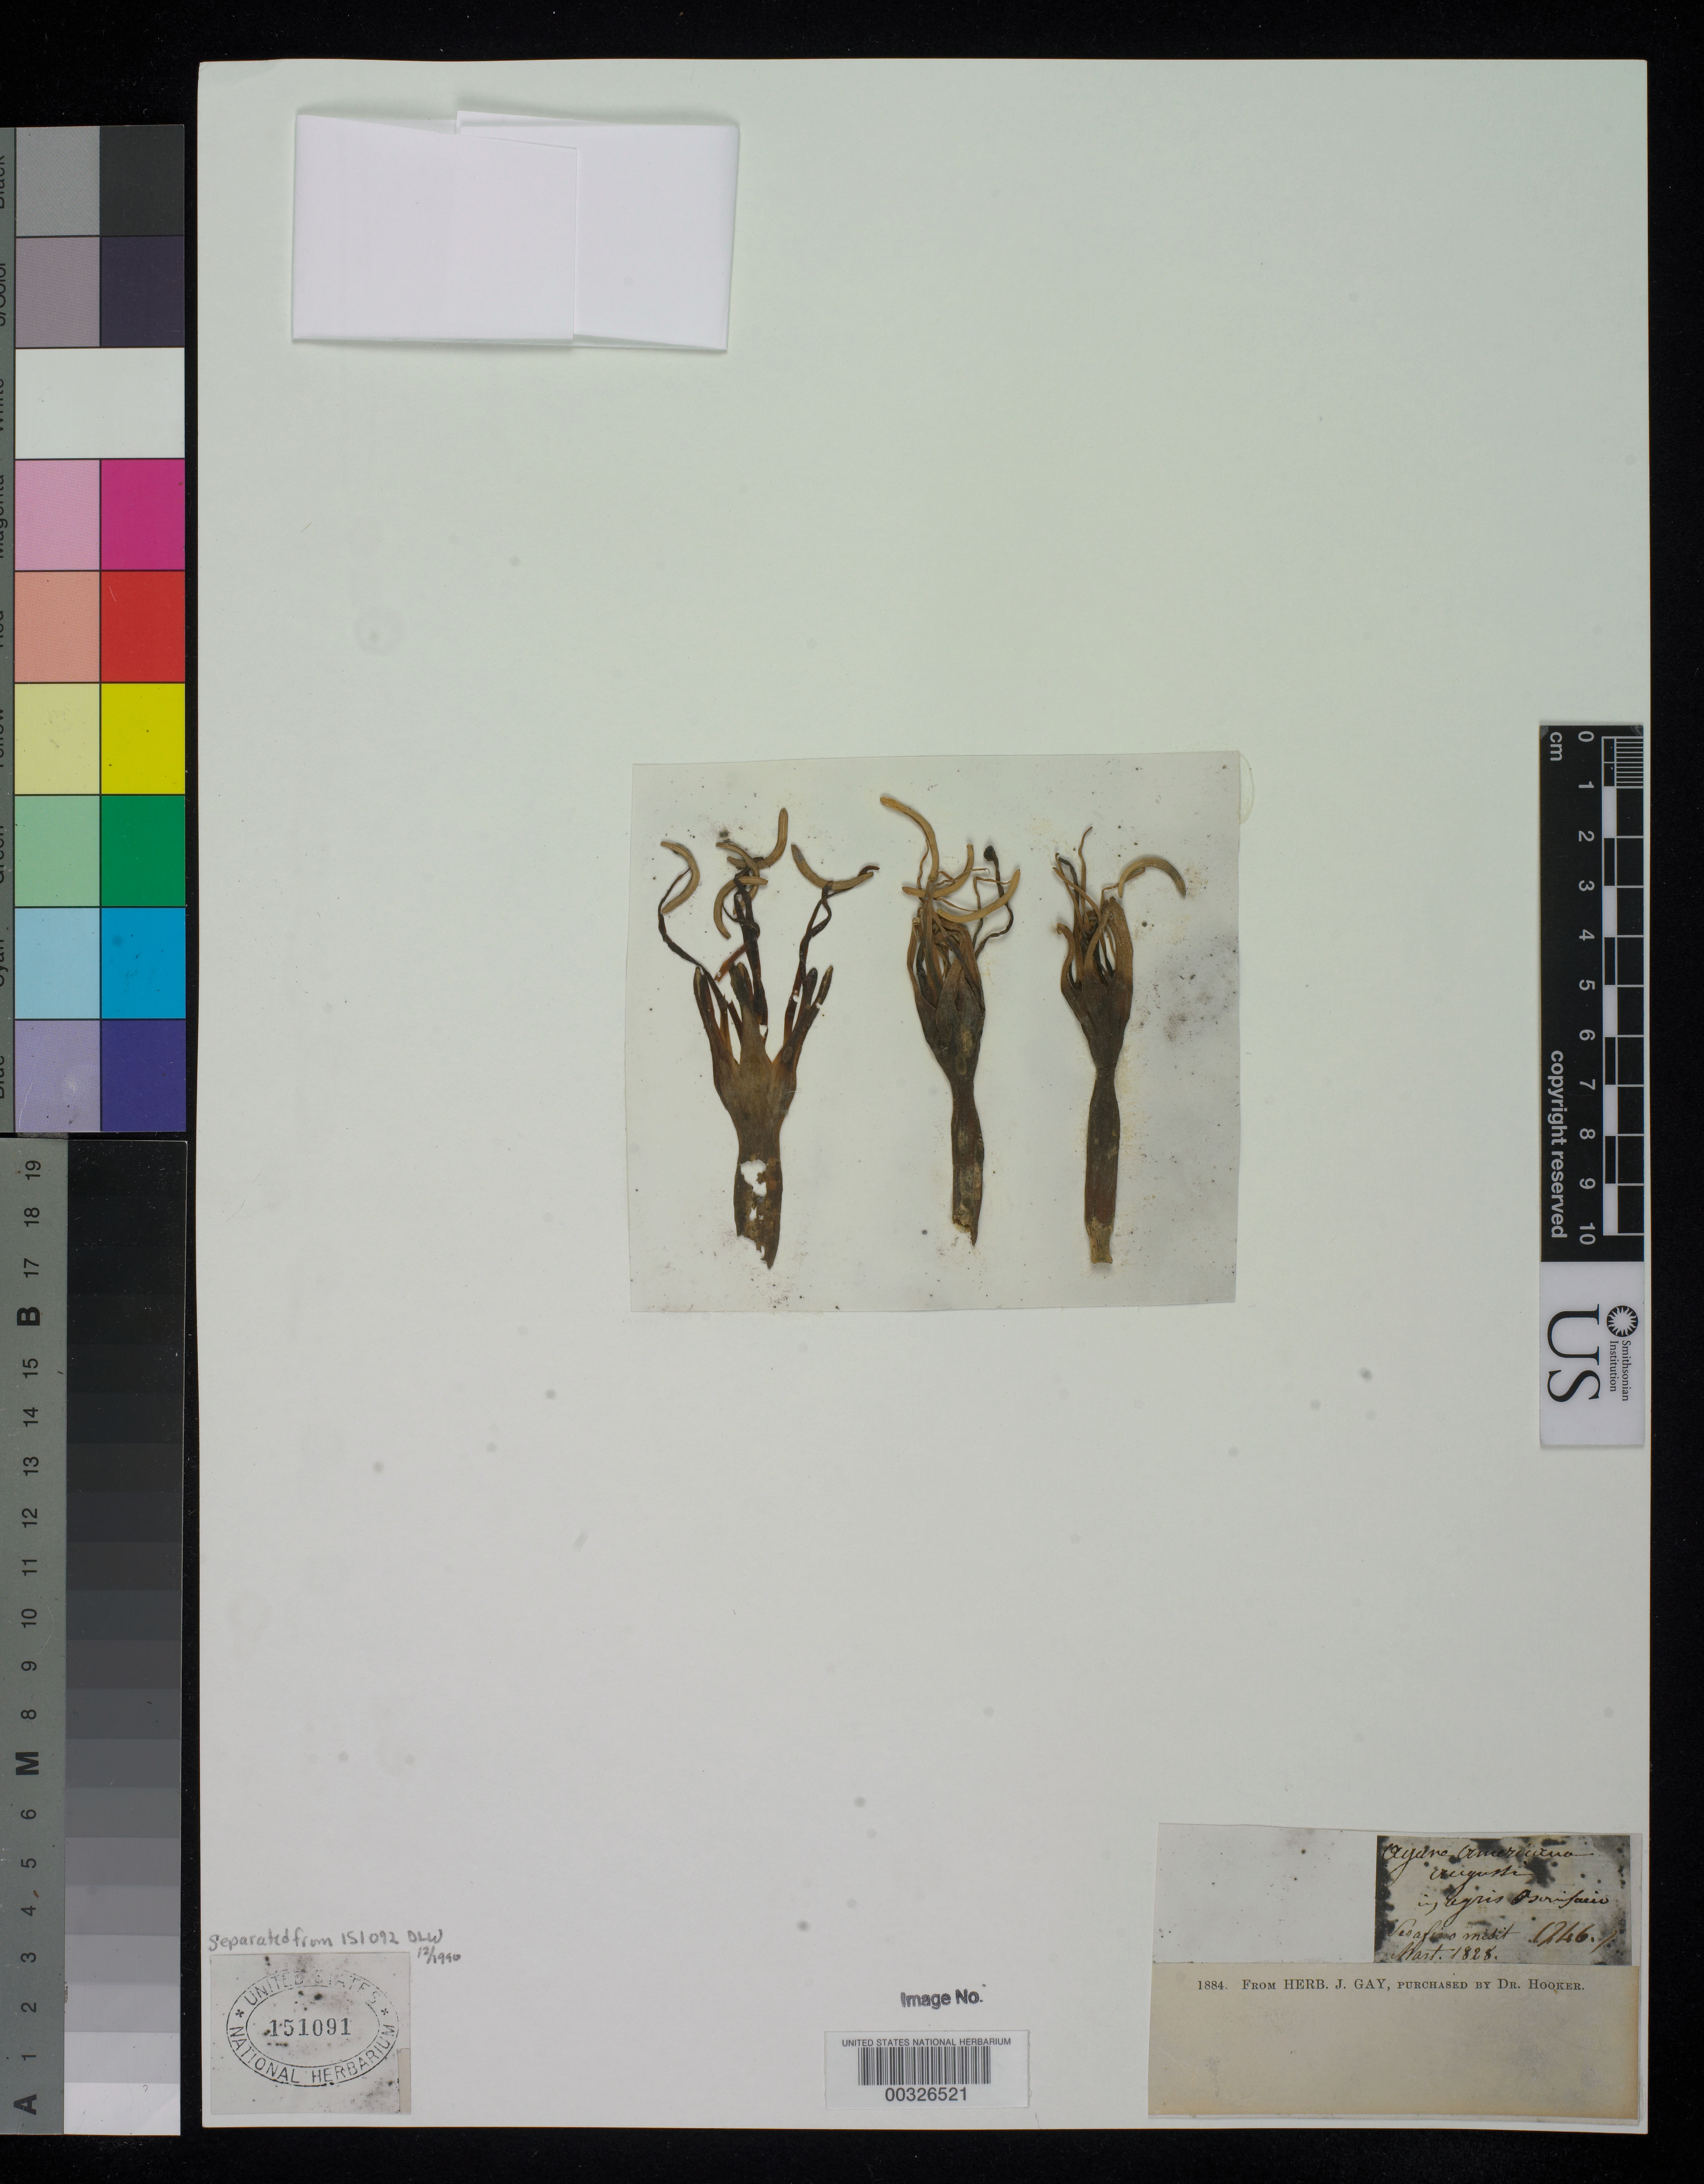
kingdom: Plantae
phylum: Tracheophyta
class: Liliopsida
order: Asparagales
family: Asparagaceae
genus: Agave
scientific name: Agave americana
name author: L.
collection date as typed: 1828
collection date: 1828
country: Mexico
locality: E of Monserrat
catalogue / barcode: US 151091